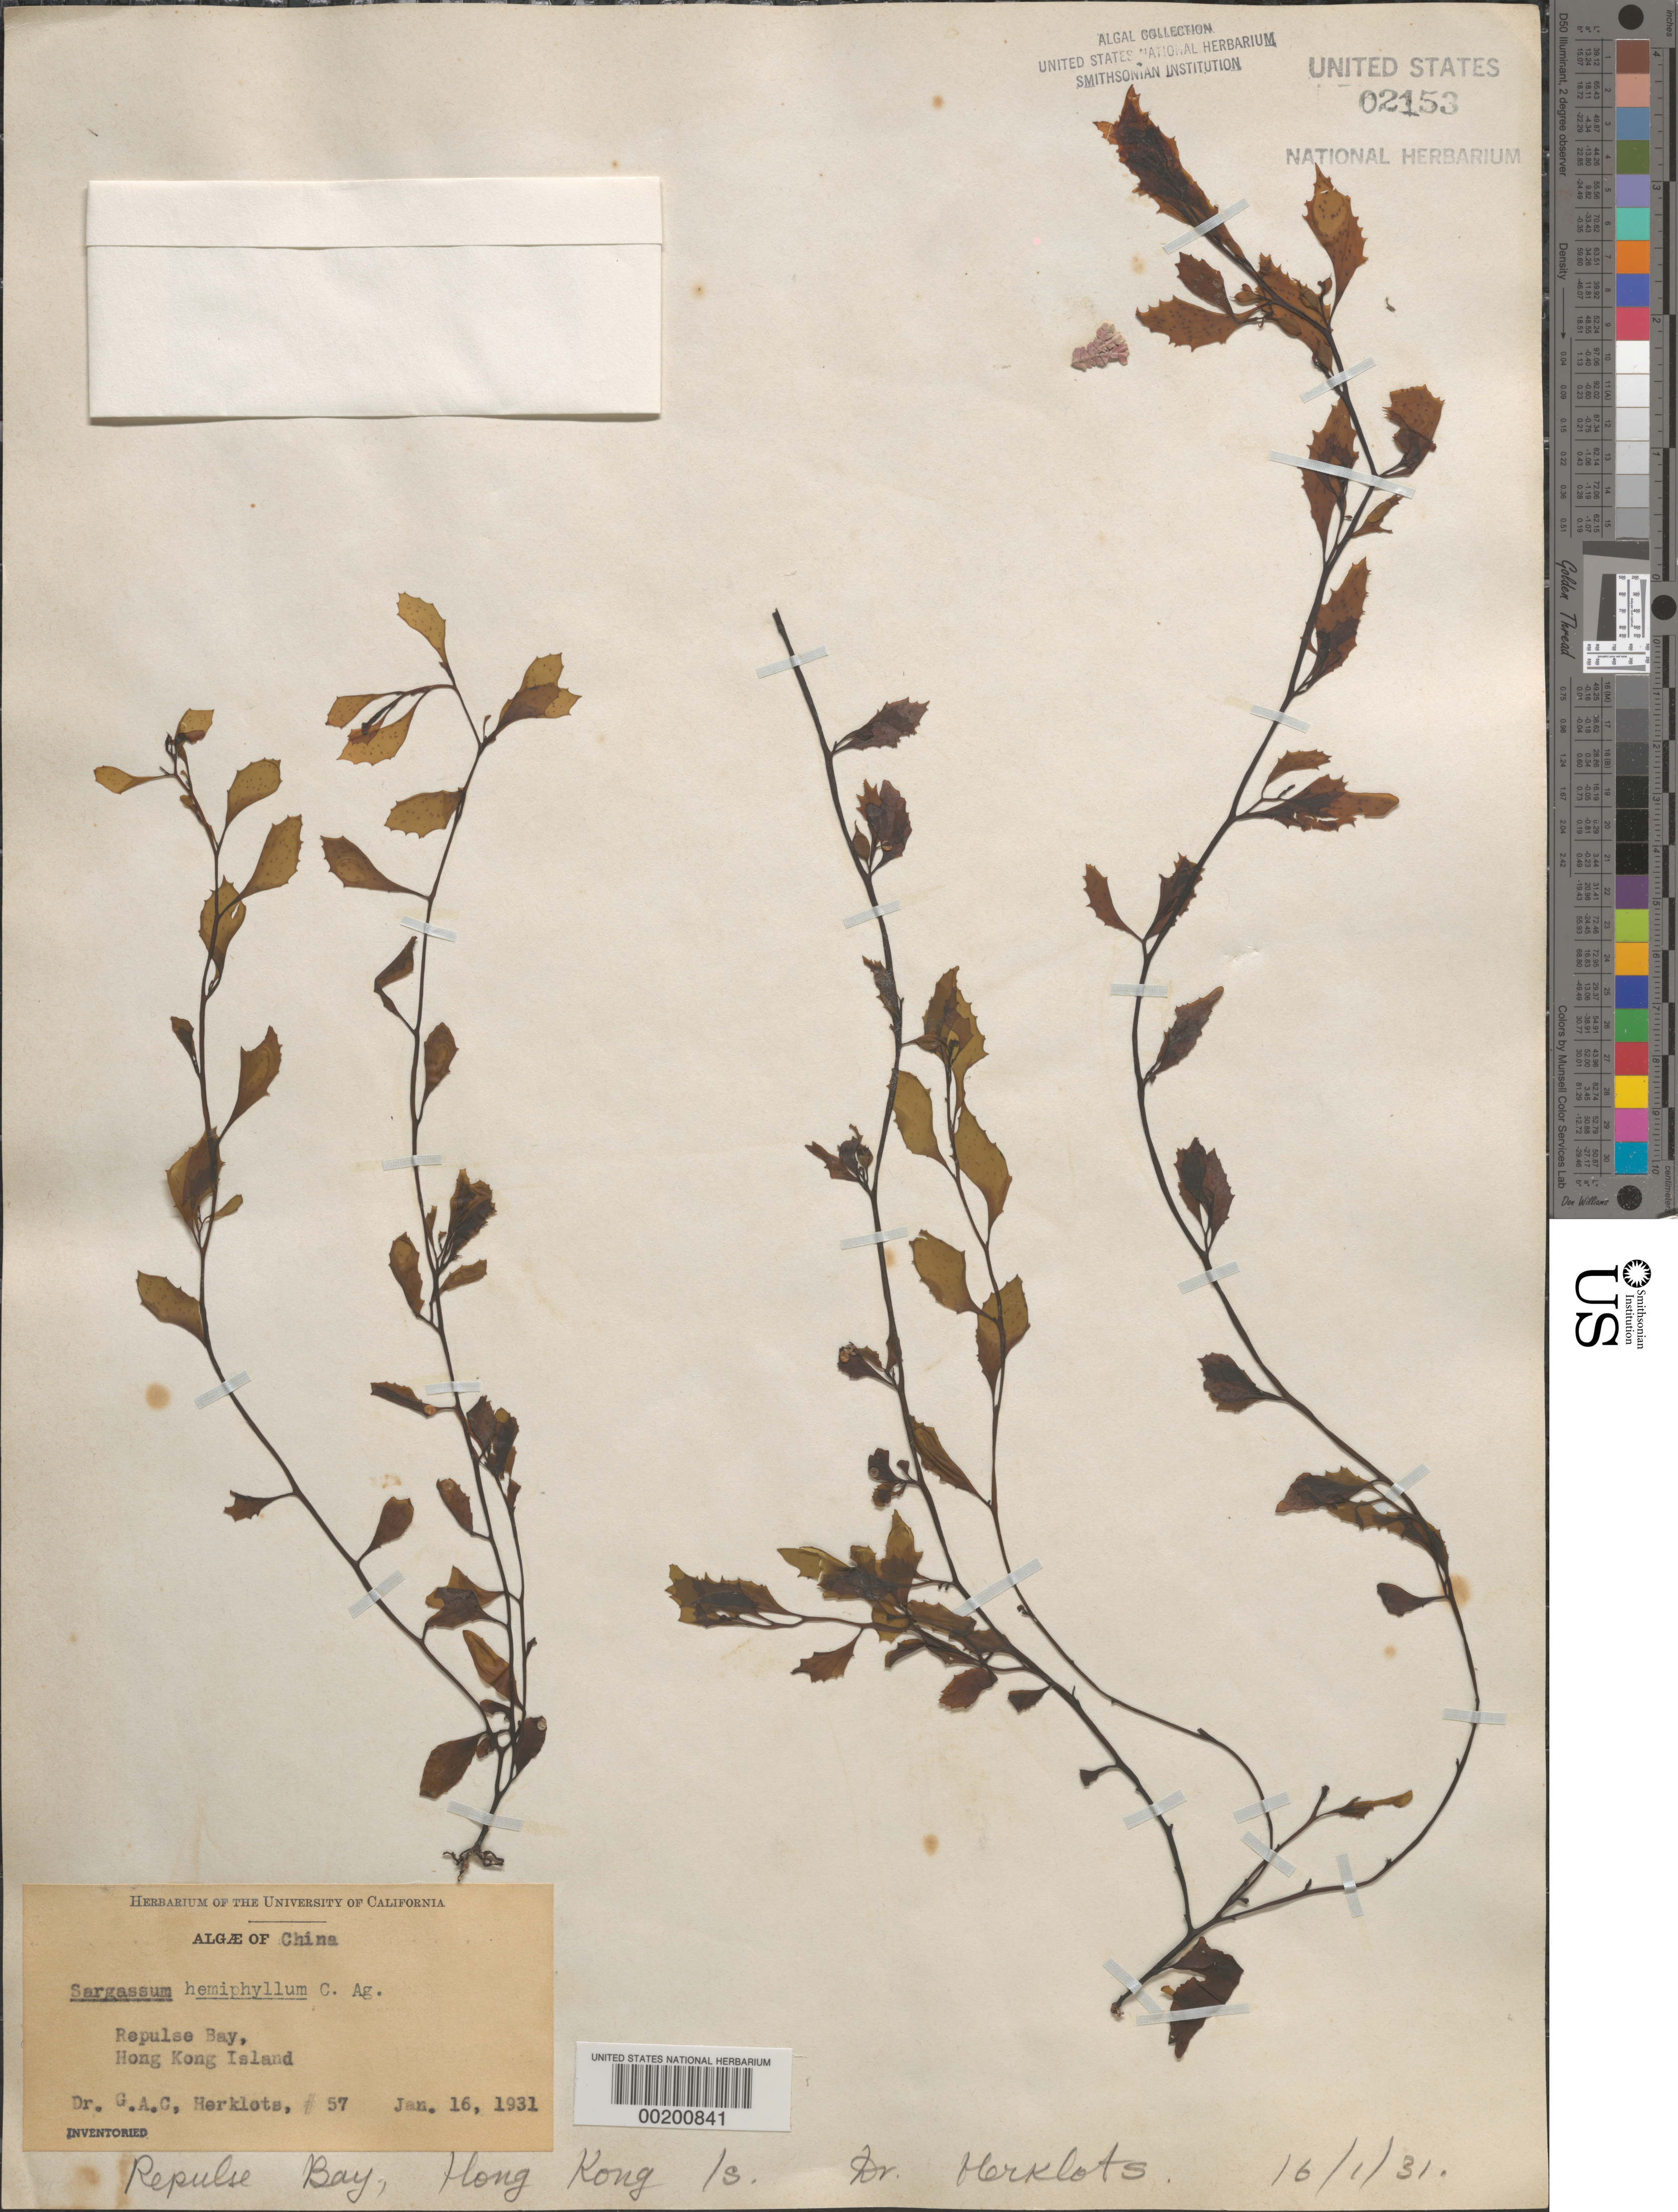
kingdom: Chromista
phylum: Ochrophyta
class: Phaeophyceae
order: Fucales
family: Sargassaceae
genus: Sargassum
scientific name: Sargassum hemiphyllum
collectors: G. Herklots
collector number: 57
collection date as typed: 16 Jan 1931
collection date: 1931-01-16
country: China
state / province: Hong Kong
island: Hong Kong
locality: Repulse Bay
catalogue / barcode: US 2153